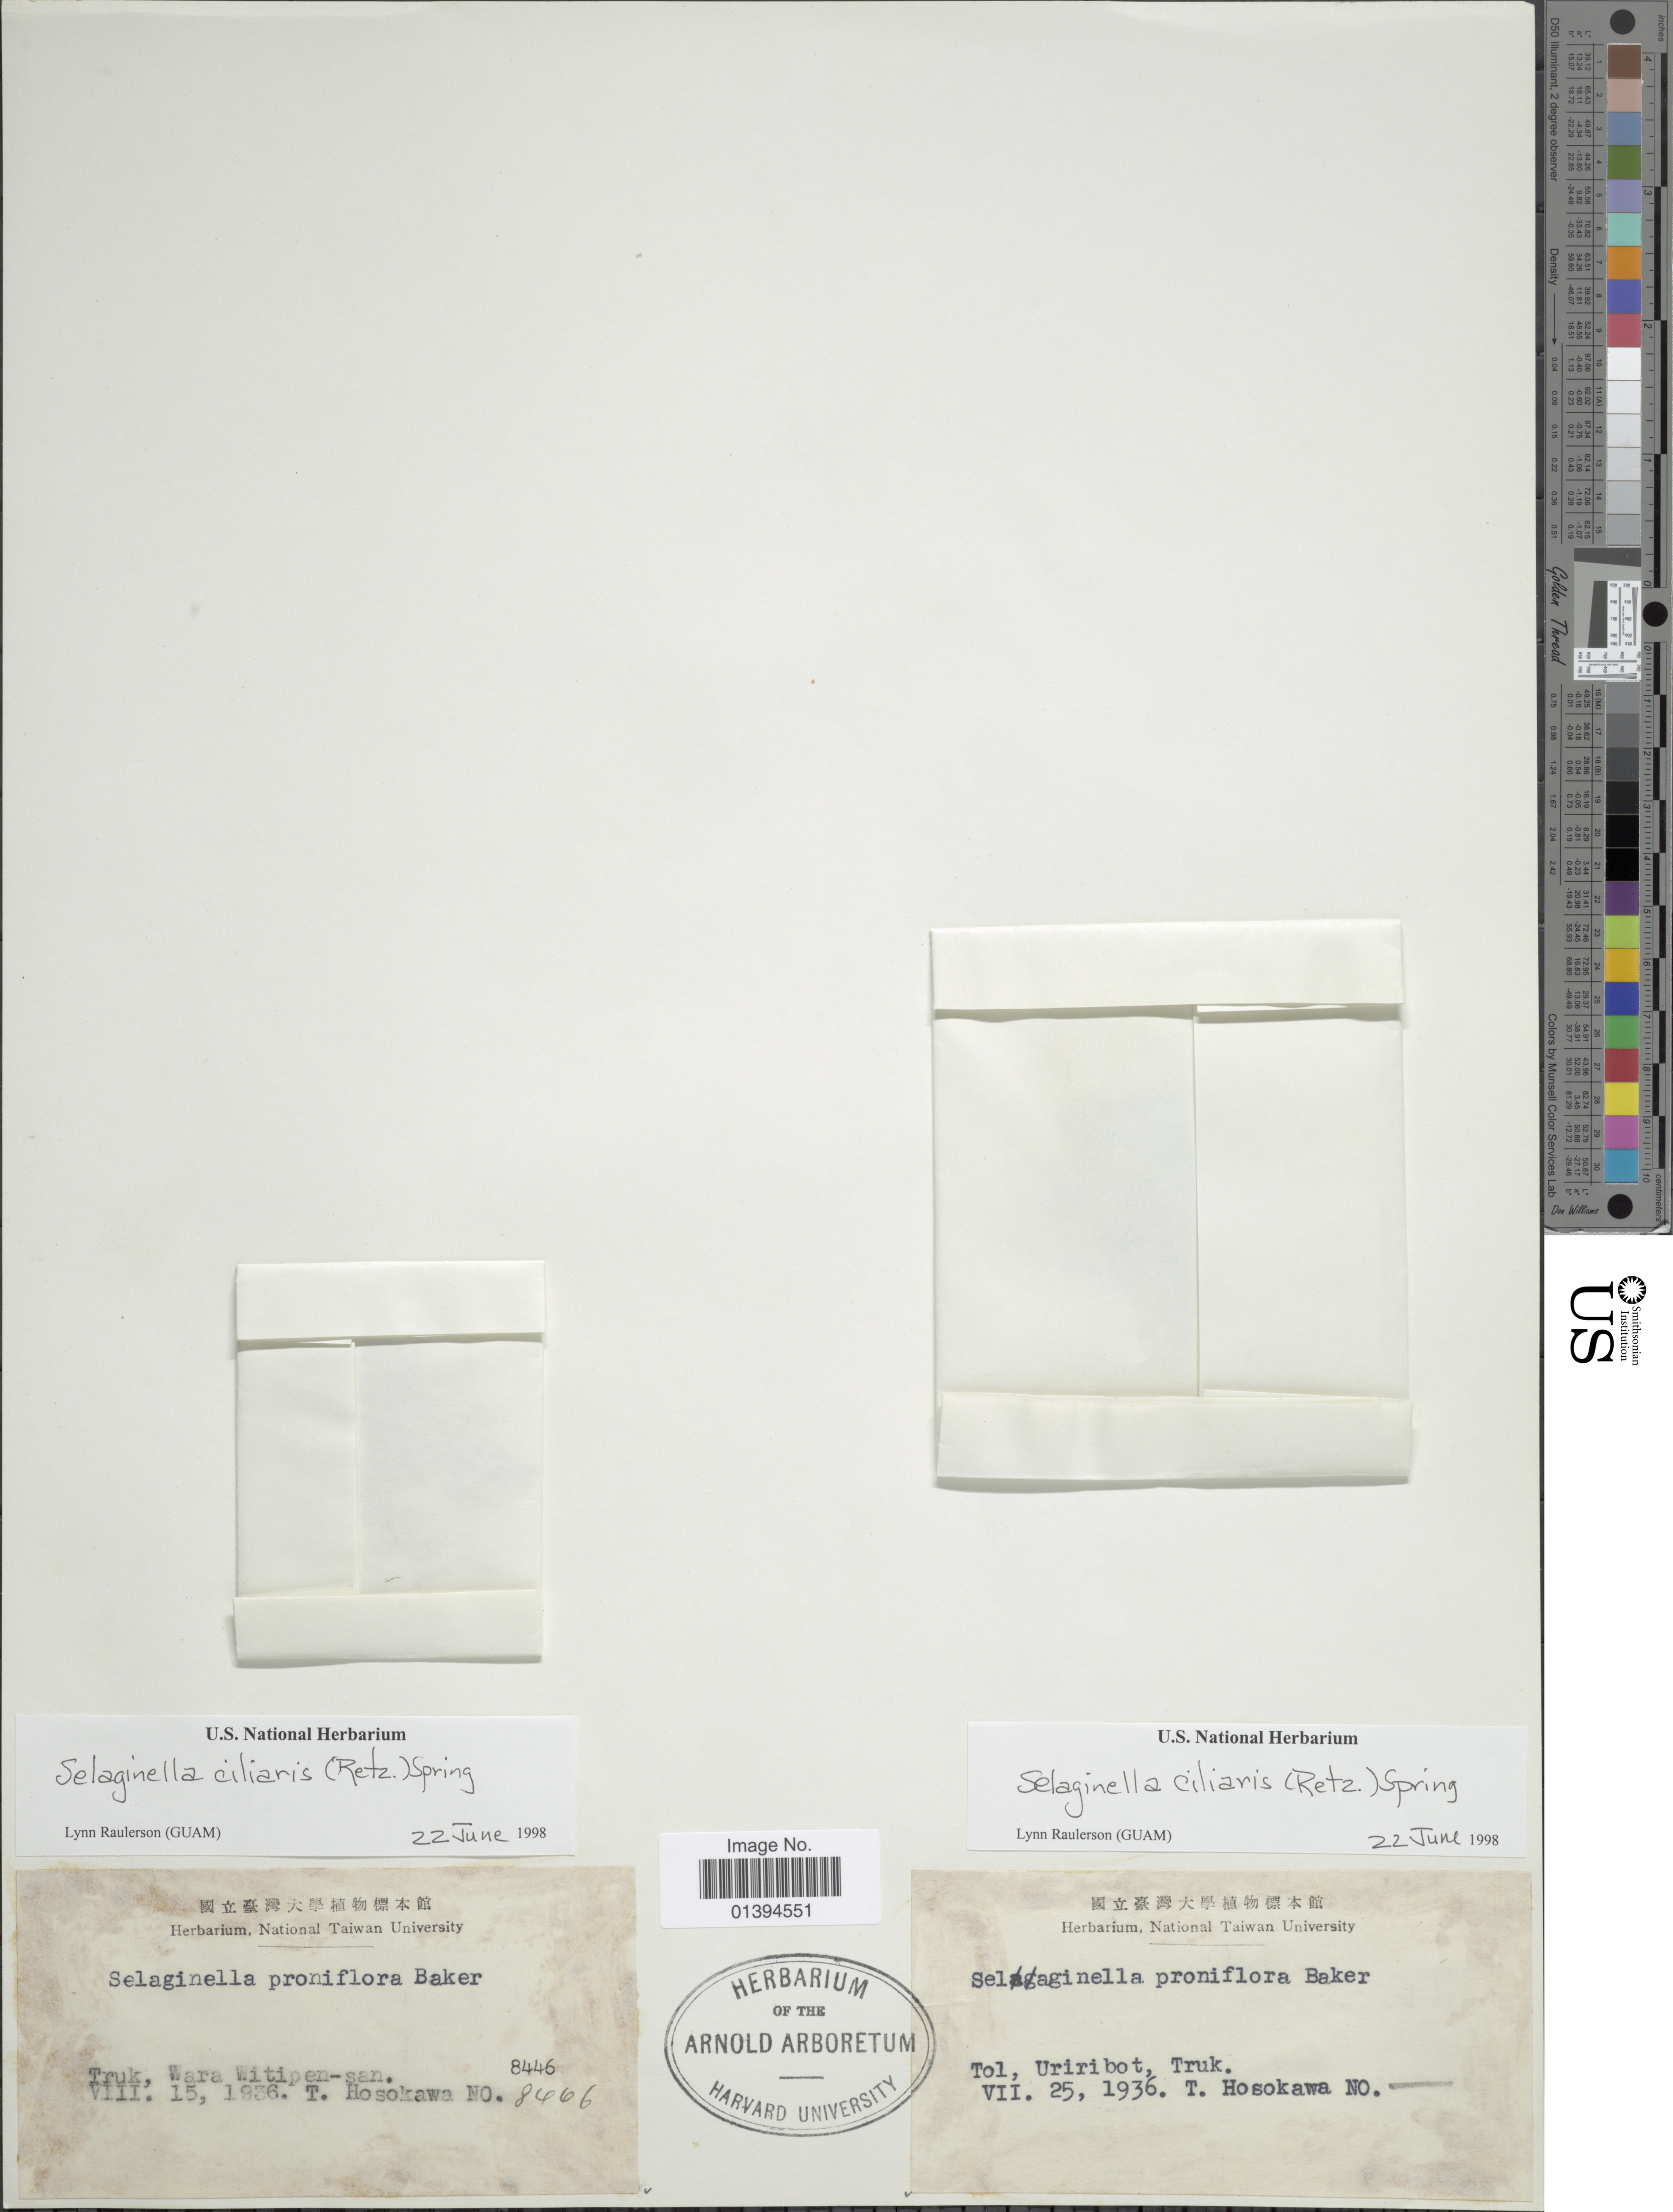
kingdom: Plantae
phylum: Tracheophyta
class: Lycopodiopsida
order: Selaginellales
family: Selaginellaceae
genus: Selaginella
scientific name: Selaginella ciliaris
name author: (Retz.) Spring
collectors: T. Hosokawa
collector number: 8446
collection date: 1936-08-15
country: Micronesia, Federated States of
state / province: Truk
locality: Wara Witipen-san